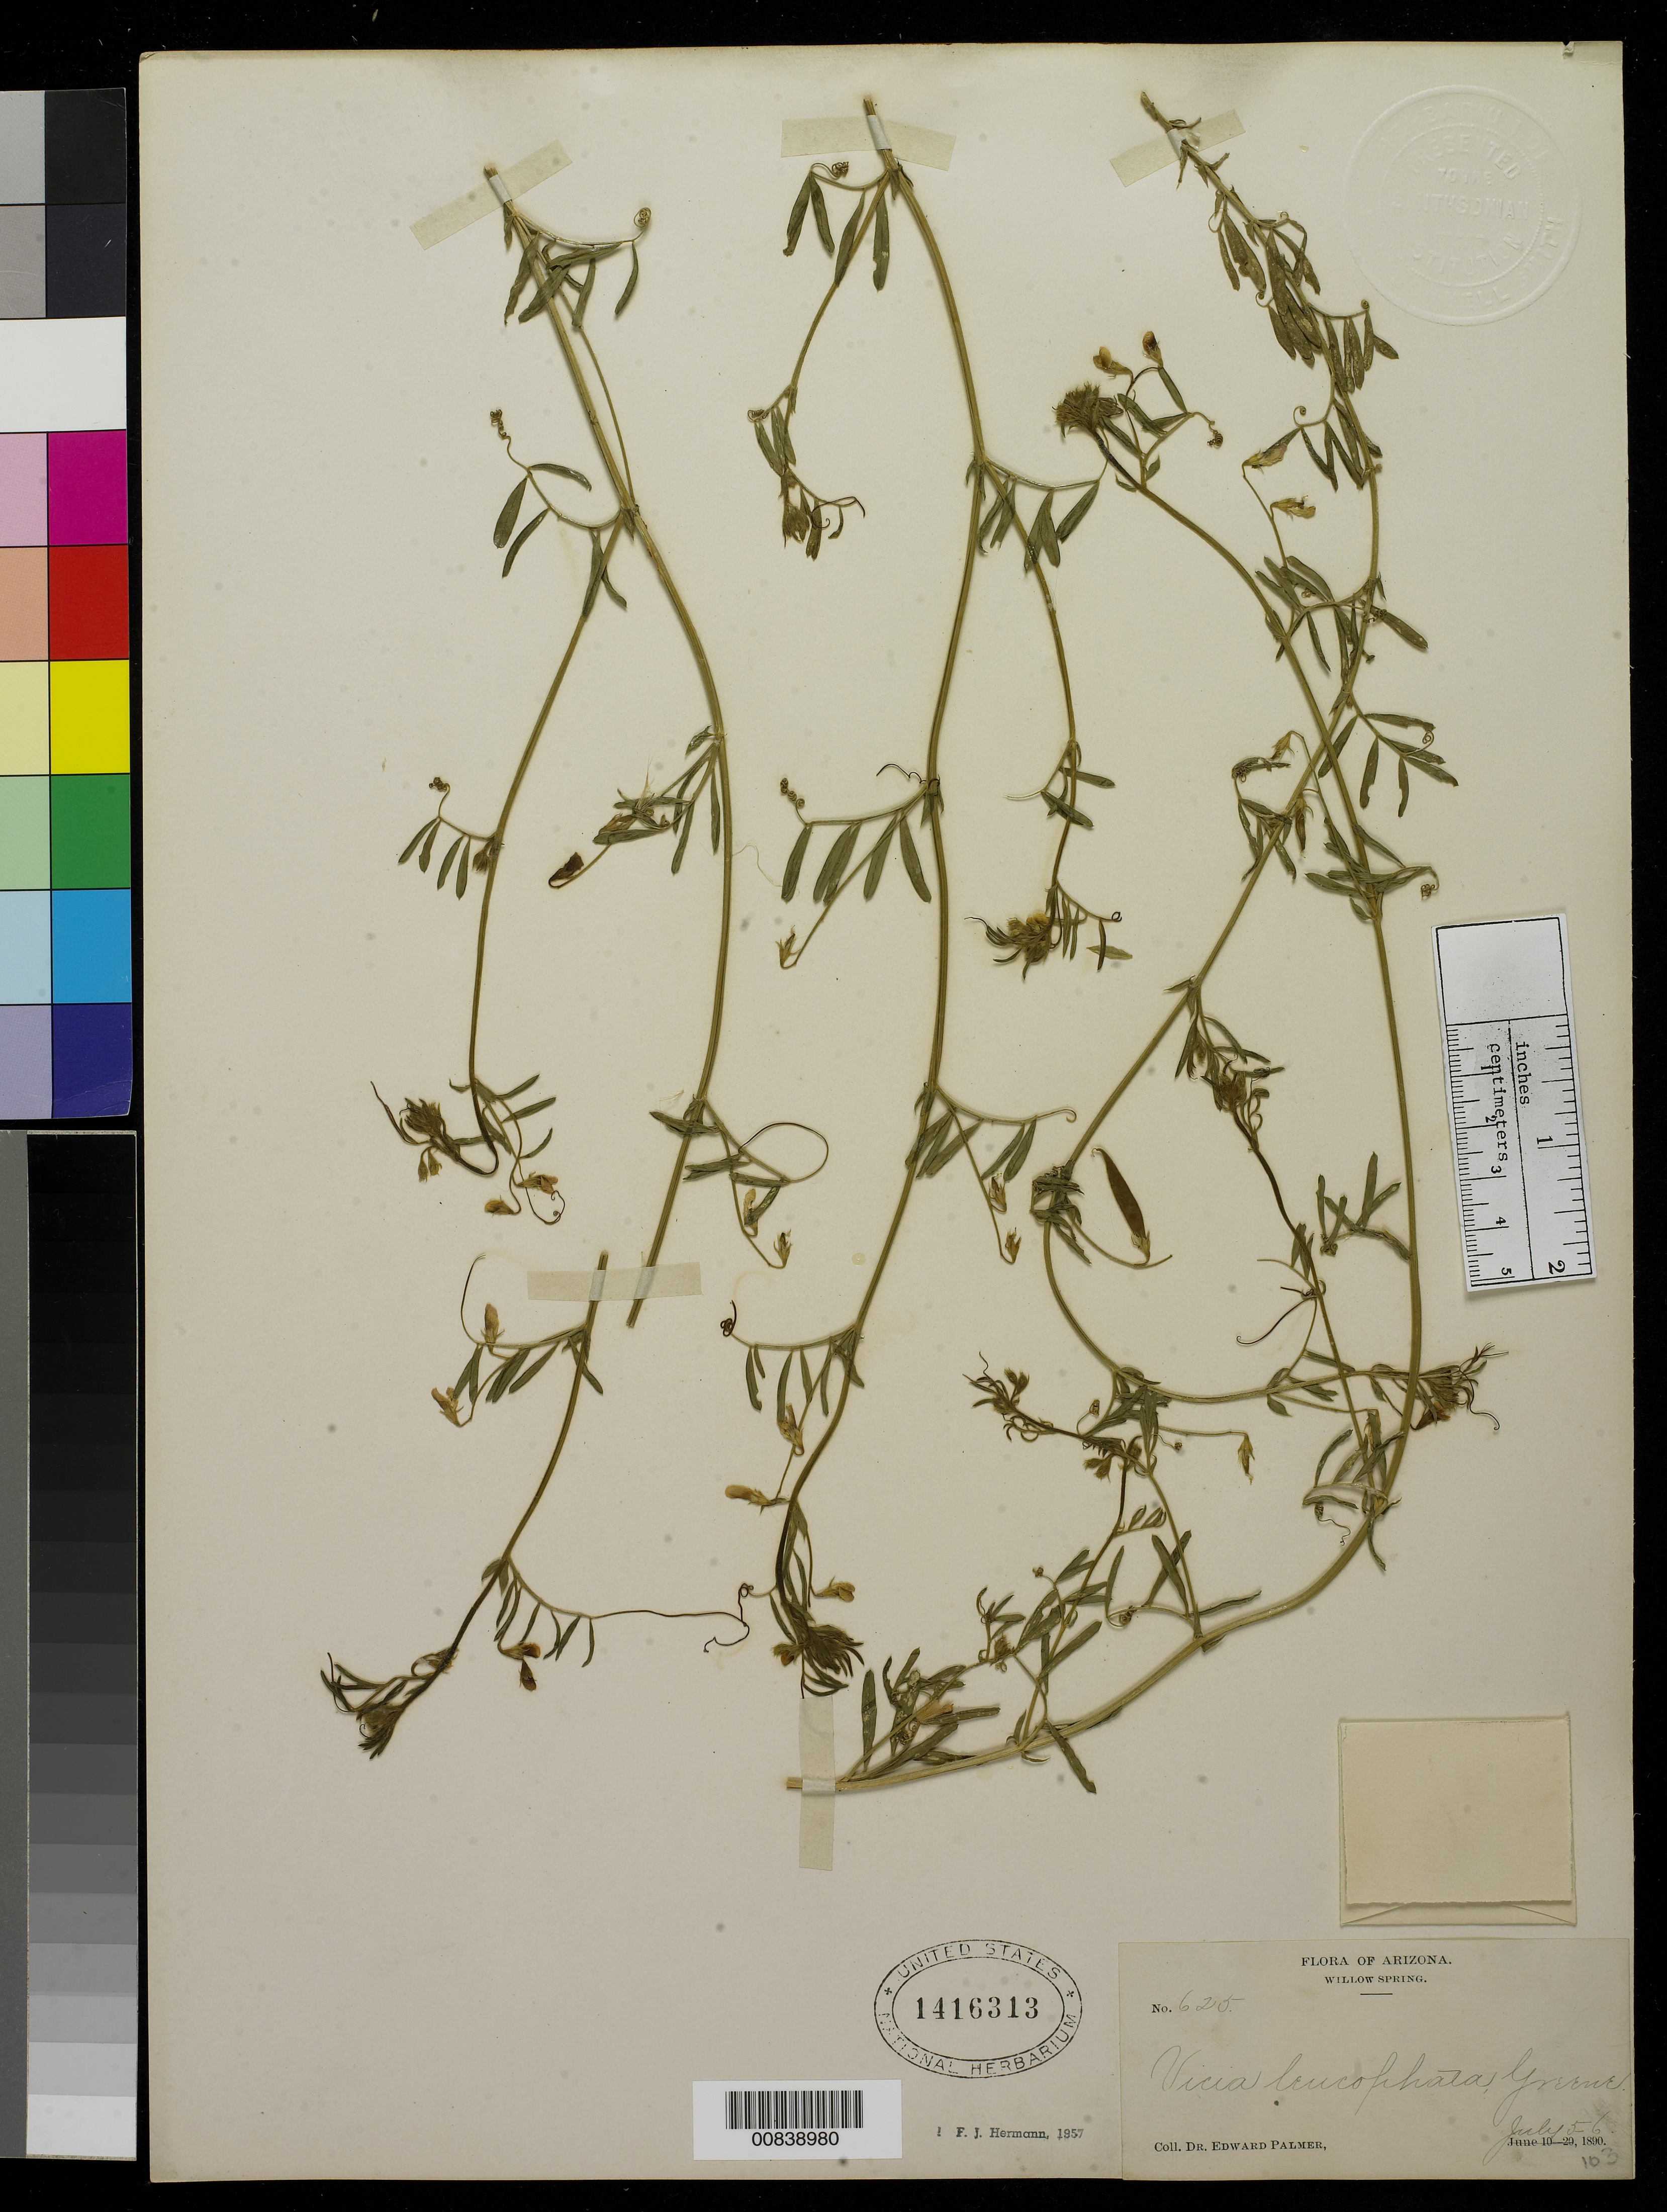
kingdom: Plantae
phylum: Tracheophyta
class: Magnoliopsida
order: Fabales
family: Fabaceae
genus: Vicia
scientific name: Vicia leucophaea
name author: Greene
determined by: Hermann, F. J.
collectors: E. Palmer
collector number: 625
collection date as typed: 05 Jul 1890 to 06 Jul 1890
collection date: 1890-07-05/1890-07-06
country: United States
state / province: Arizona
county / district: Coconino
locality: Willow Spring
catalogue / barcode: US 1416313